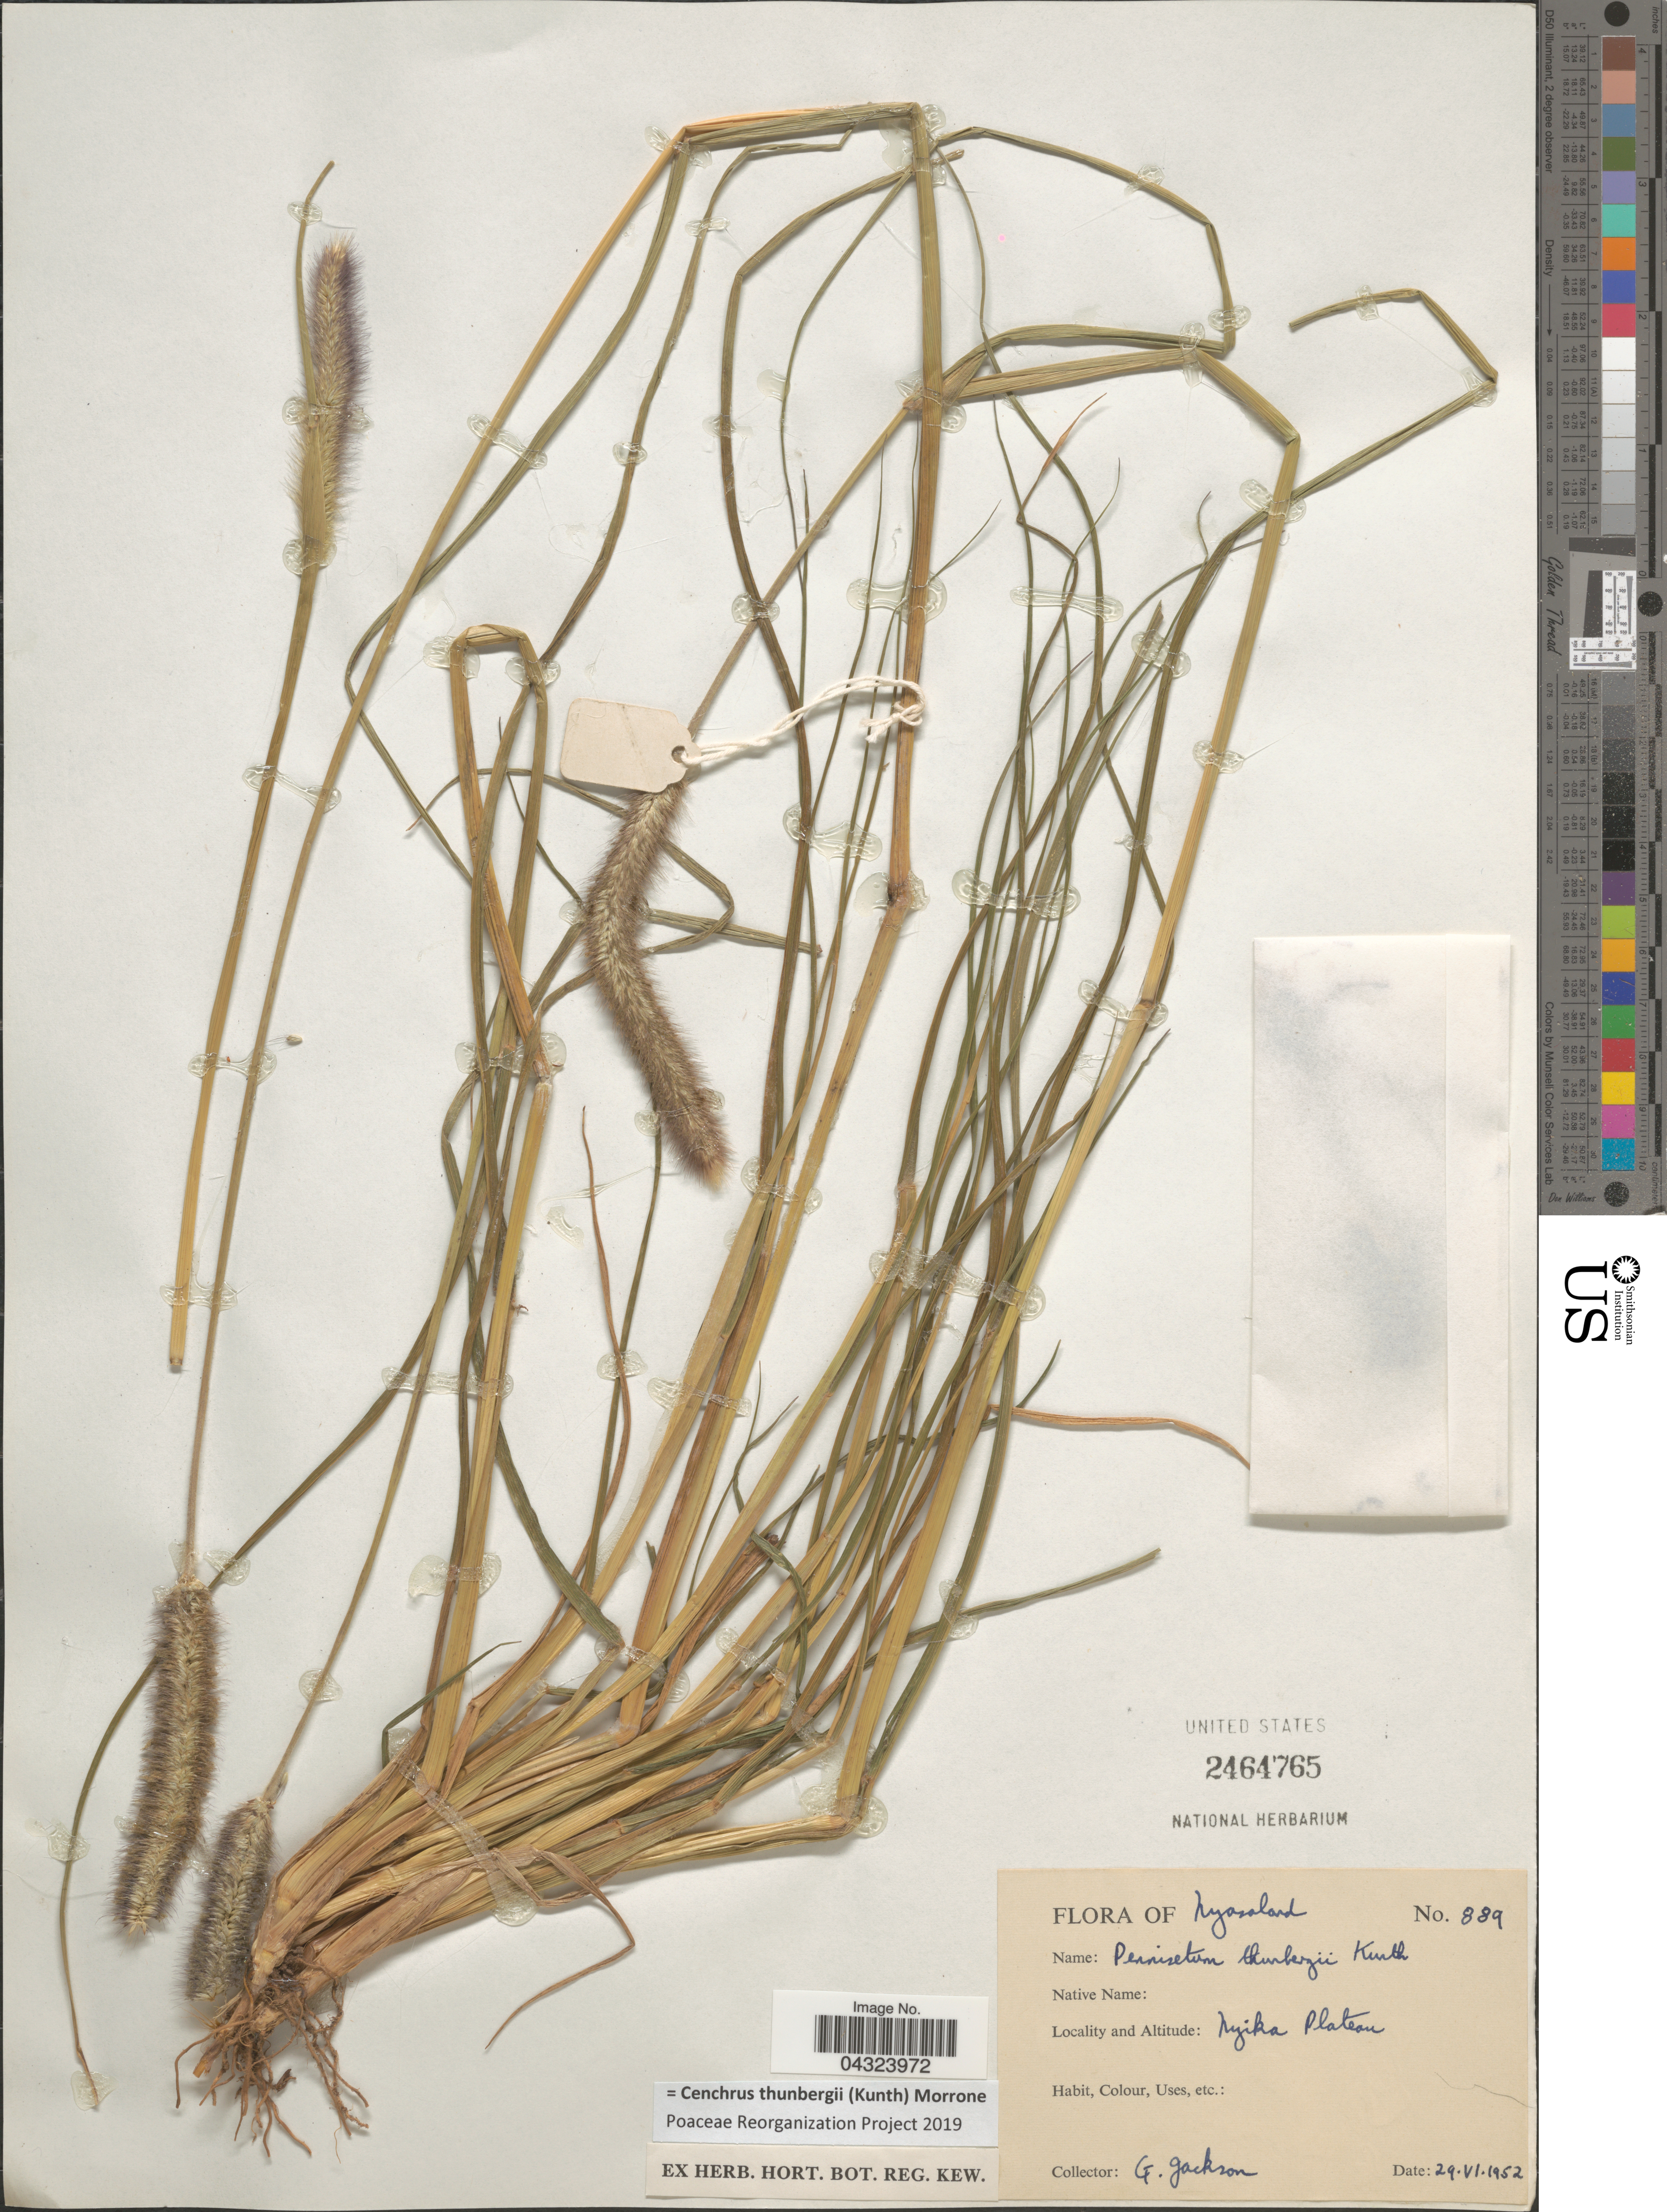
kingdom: Plantae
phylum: Tracheophyta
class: Liliopsida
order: Poales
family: Poaceae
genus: Cenchrus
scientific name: Cenchrus thunbergii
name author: (Kunth) Morrone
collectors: G. Jackson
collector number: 889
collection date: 1952-06-29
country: Malawi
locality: Nyasaland. Nyika Plateau.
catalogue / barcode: US 2464765